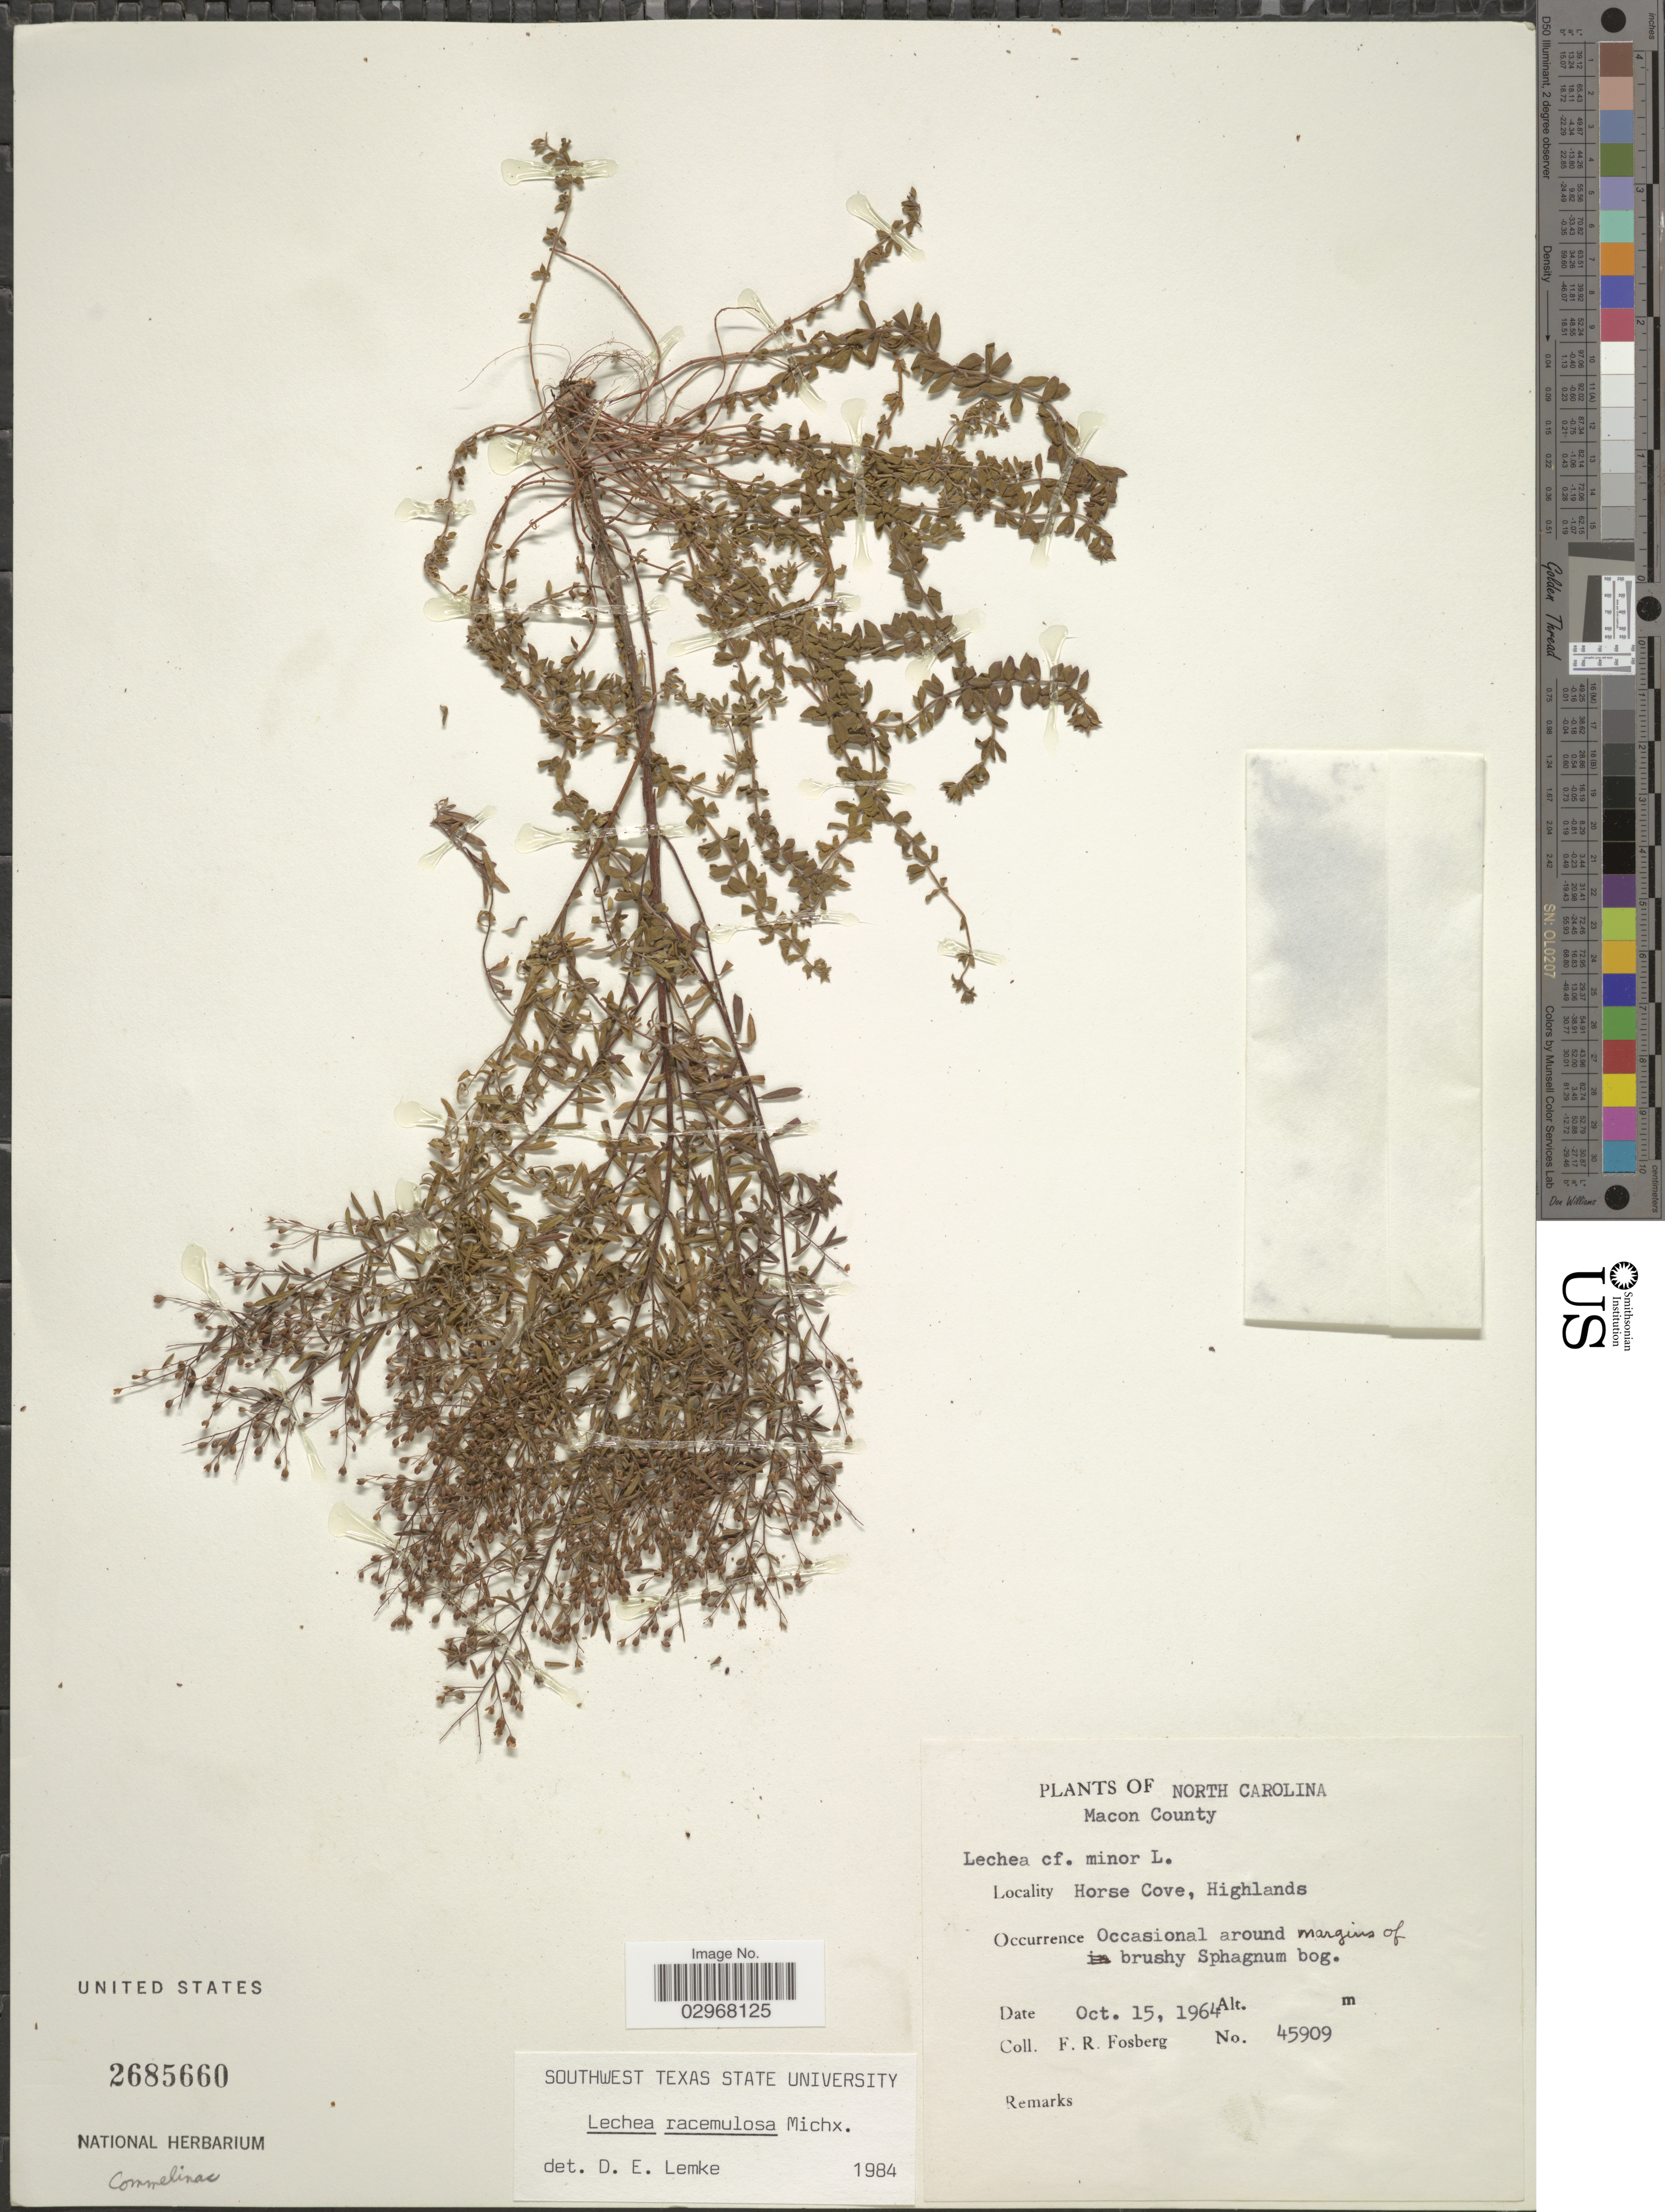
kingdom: Plantae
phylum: Tracheophyta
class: Magnoliopsida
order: Malvales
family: Cistaceae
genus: Lechea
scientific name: Lechea racemulosa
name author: Michx.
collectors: F. R. Fosberg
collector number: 45909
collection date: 1964-10-15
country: United States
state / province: North Carolina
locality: Macon County. Horse Cove, Highlands.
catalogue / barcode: US 2685660